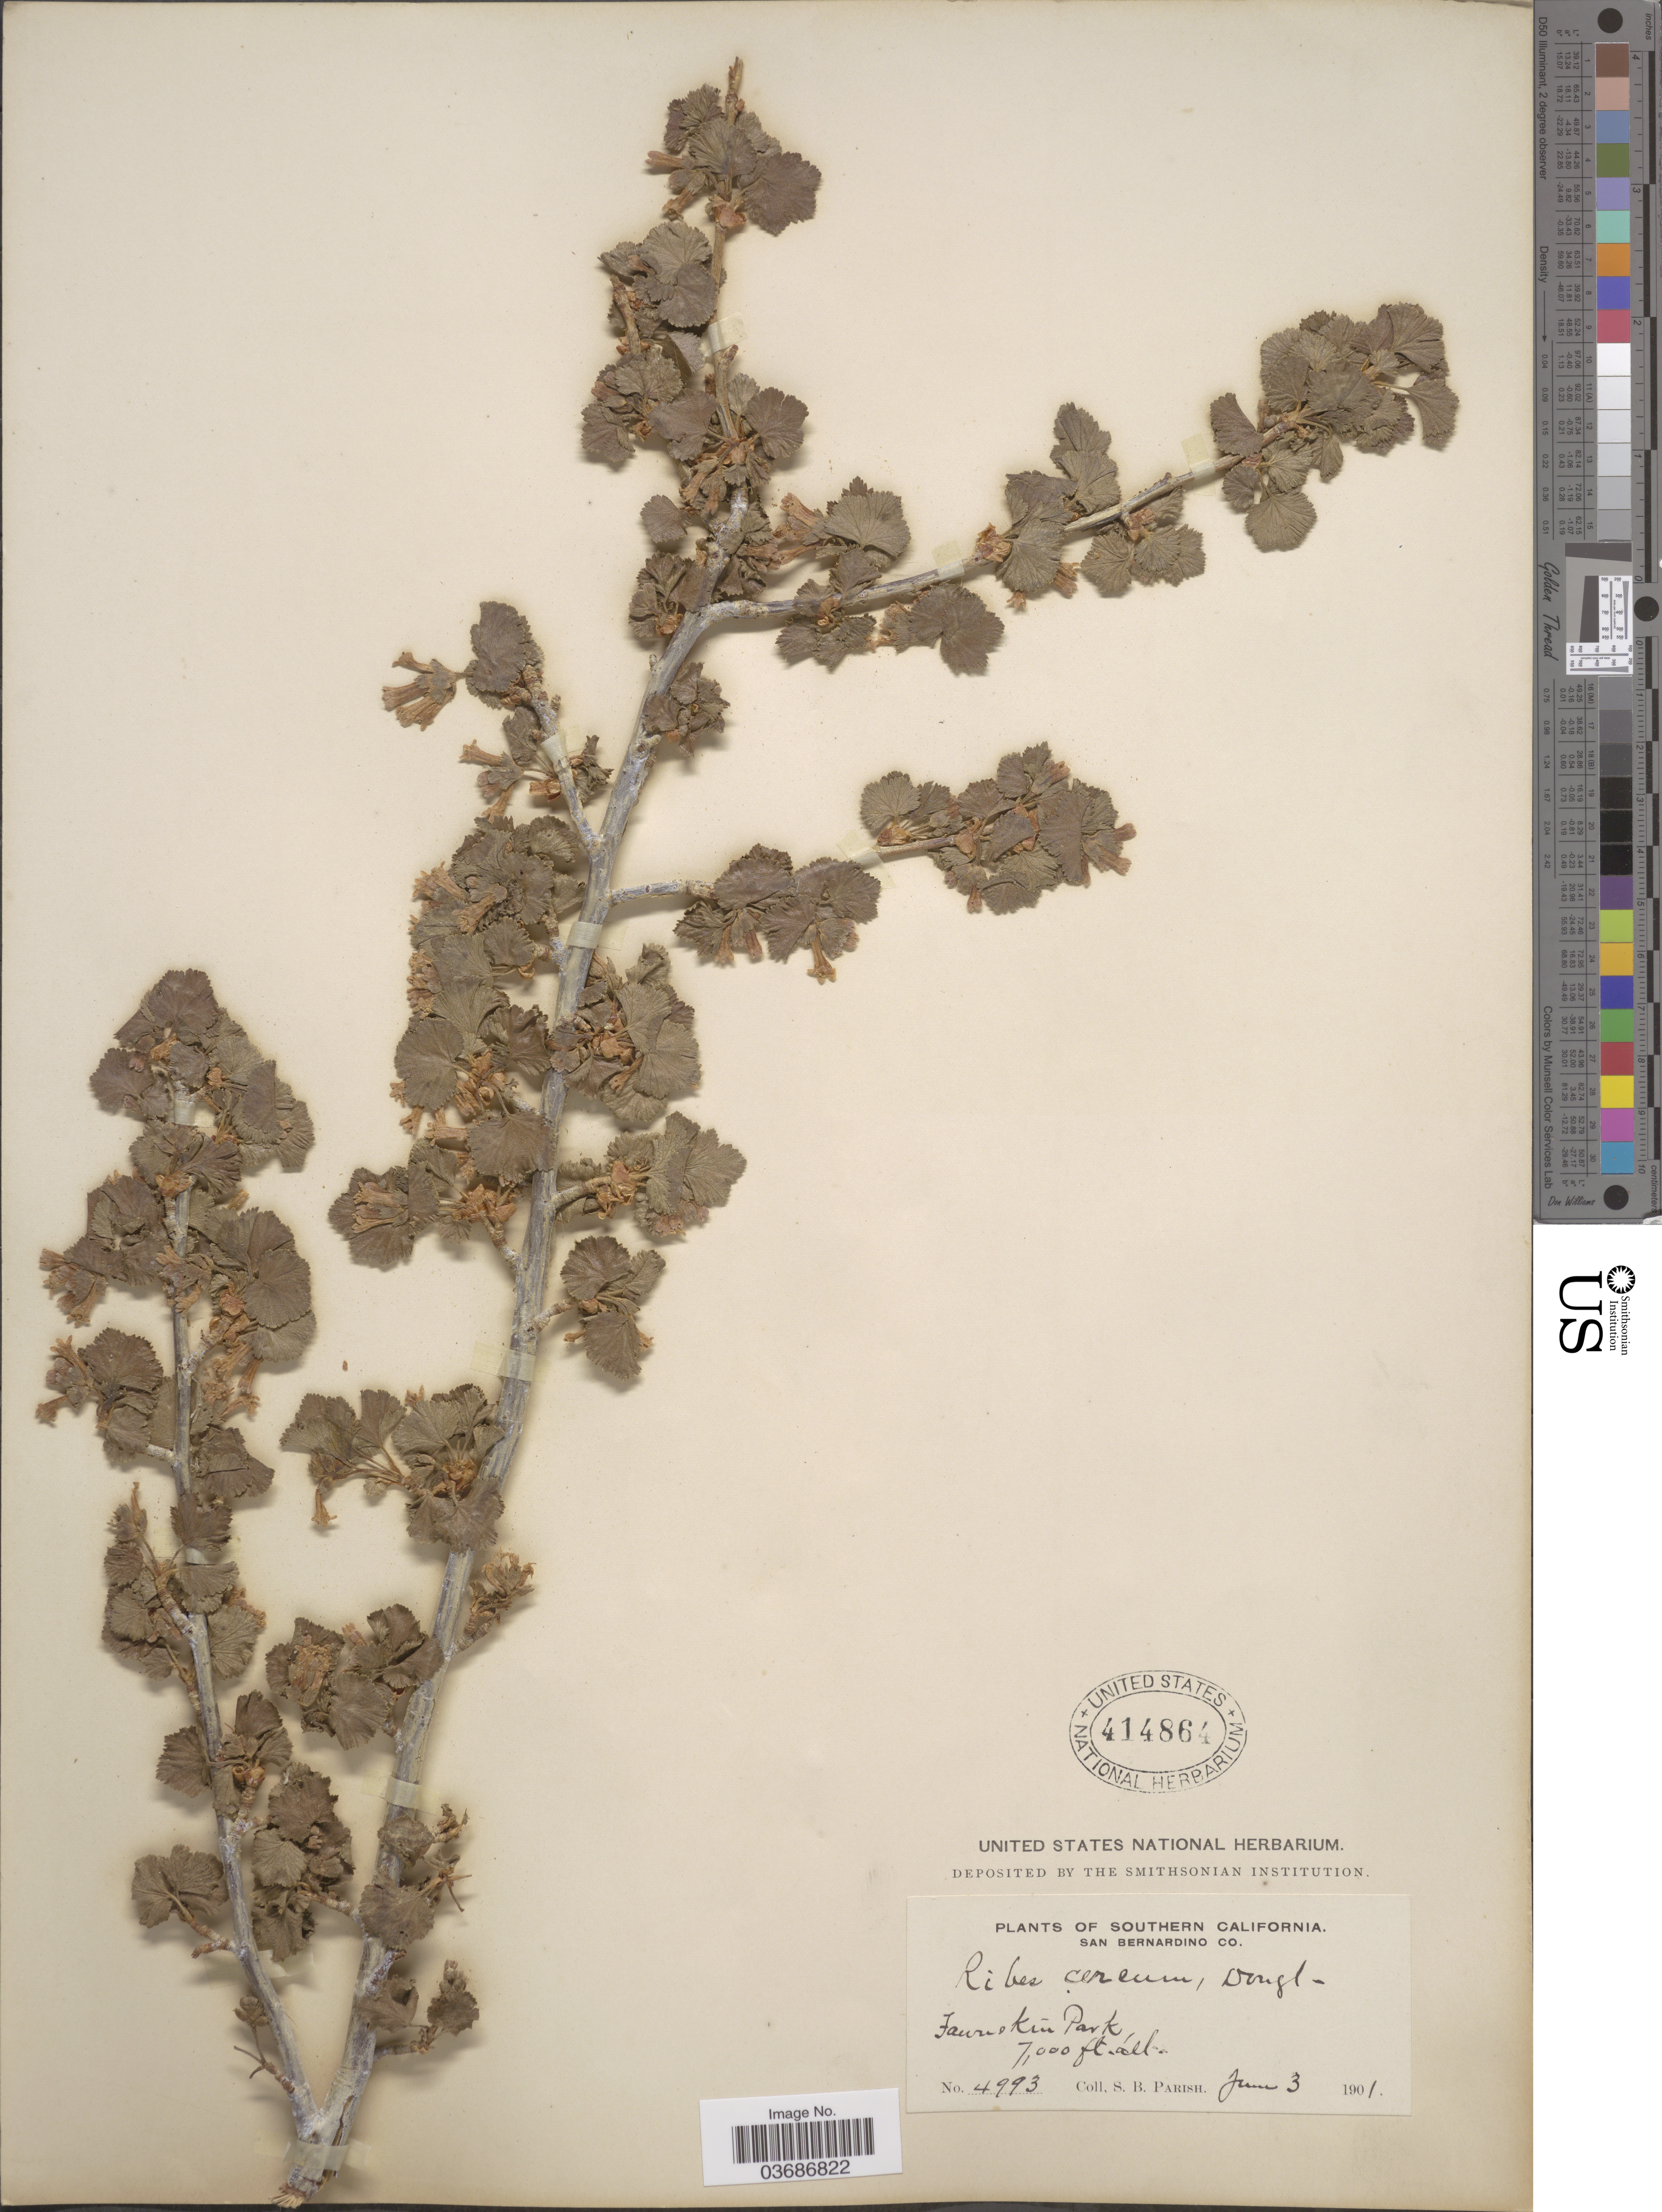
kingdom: Plantae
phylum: Tracheophyta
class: Magnoliopsida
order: Saxifragales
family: Grossulariaceae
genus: Ribes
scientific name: Ribes cereum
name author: Douglas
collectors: S. B. Parish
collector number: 4993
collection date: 1901-06-03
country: United States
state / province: California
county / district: San Bernardino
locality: Southern California. San Bernardino Co. Fawnskin Park.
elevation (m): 2134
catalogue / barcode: US 414864